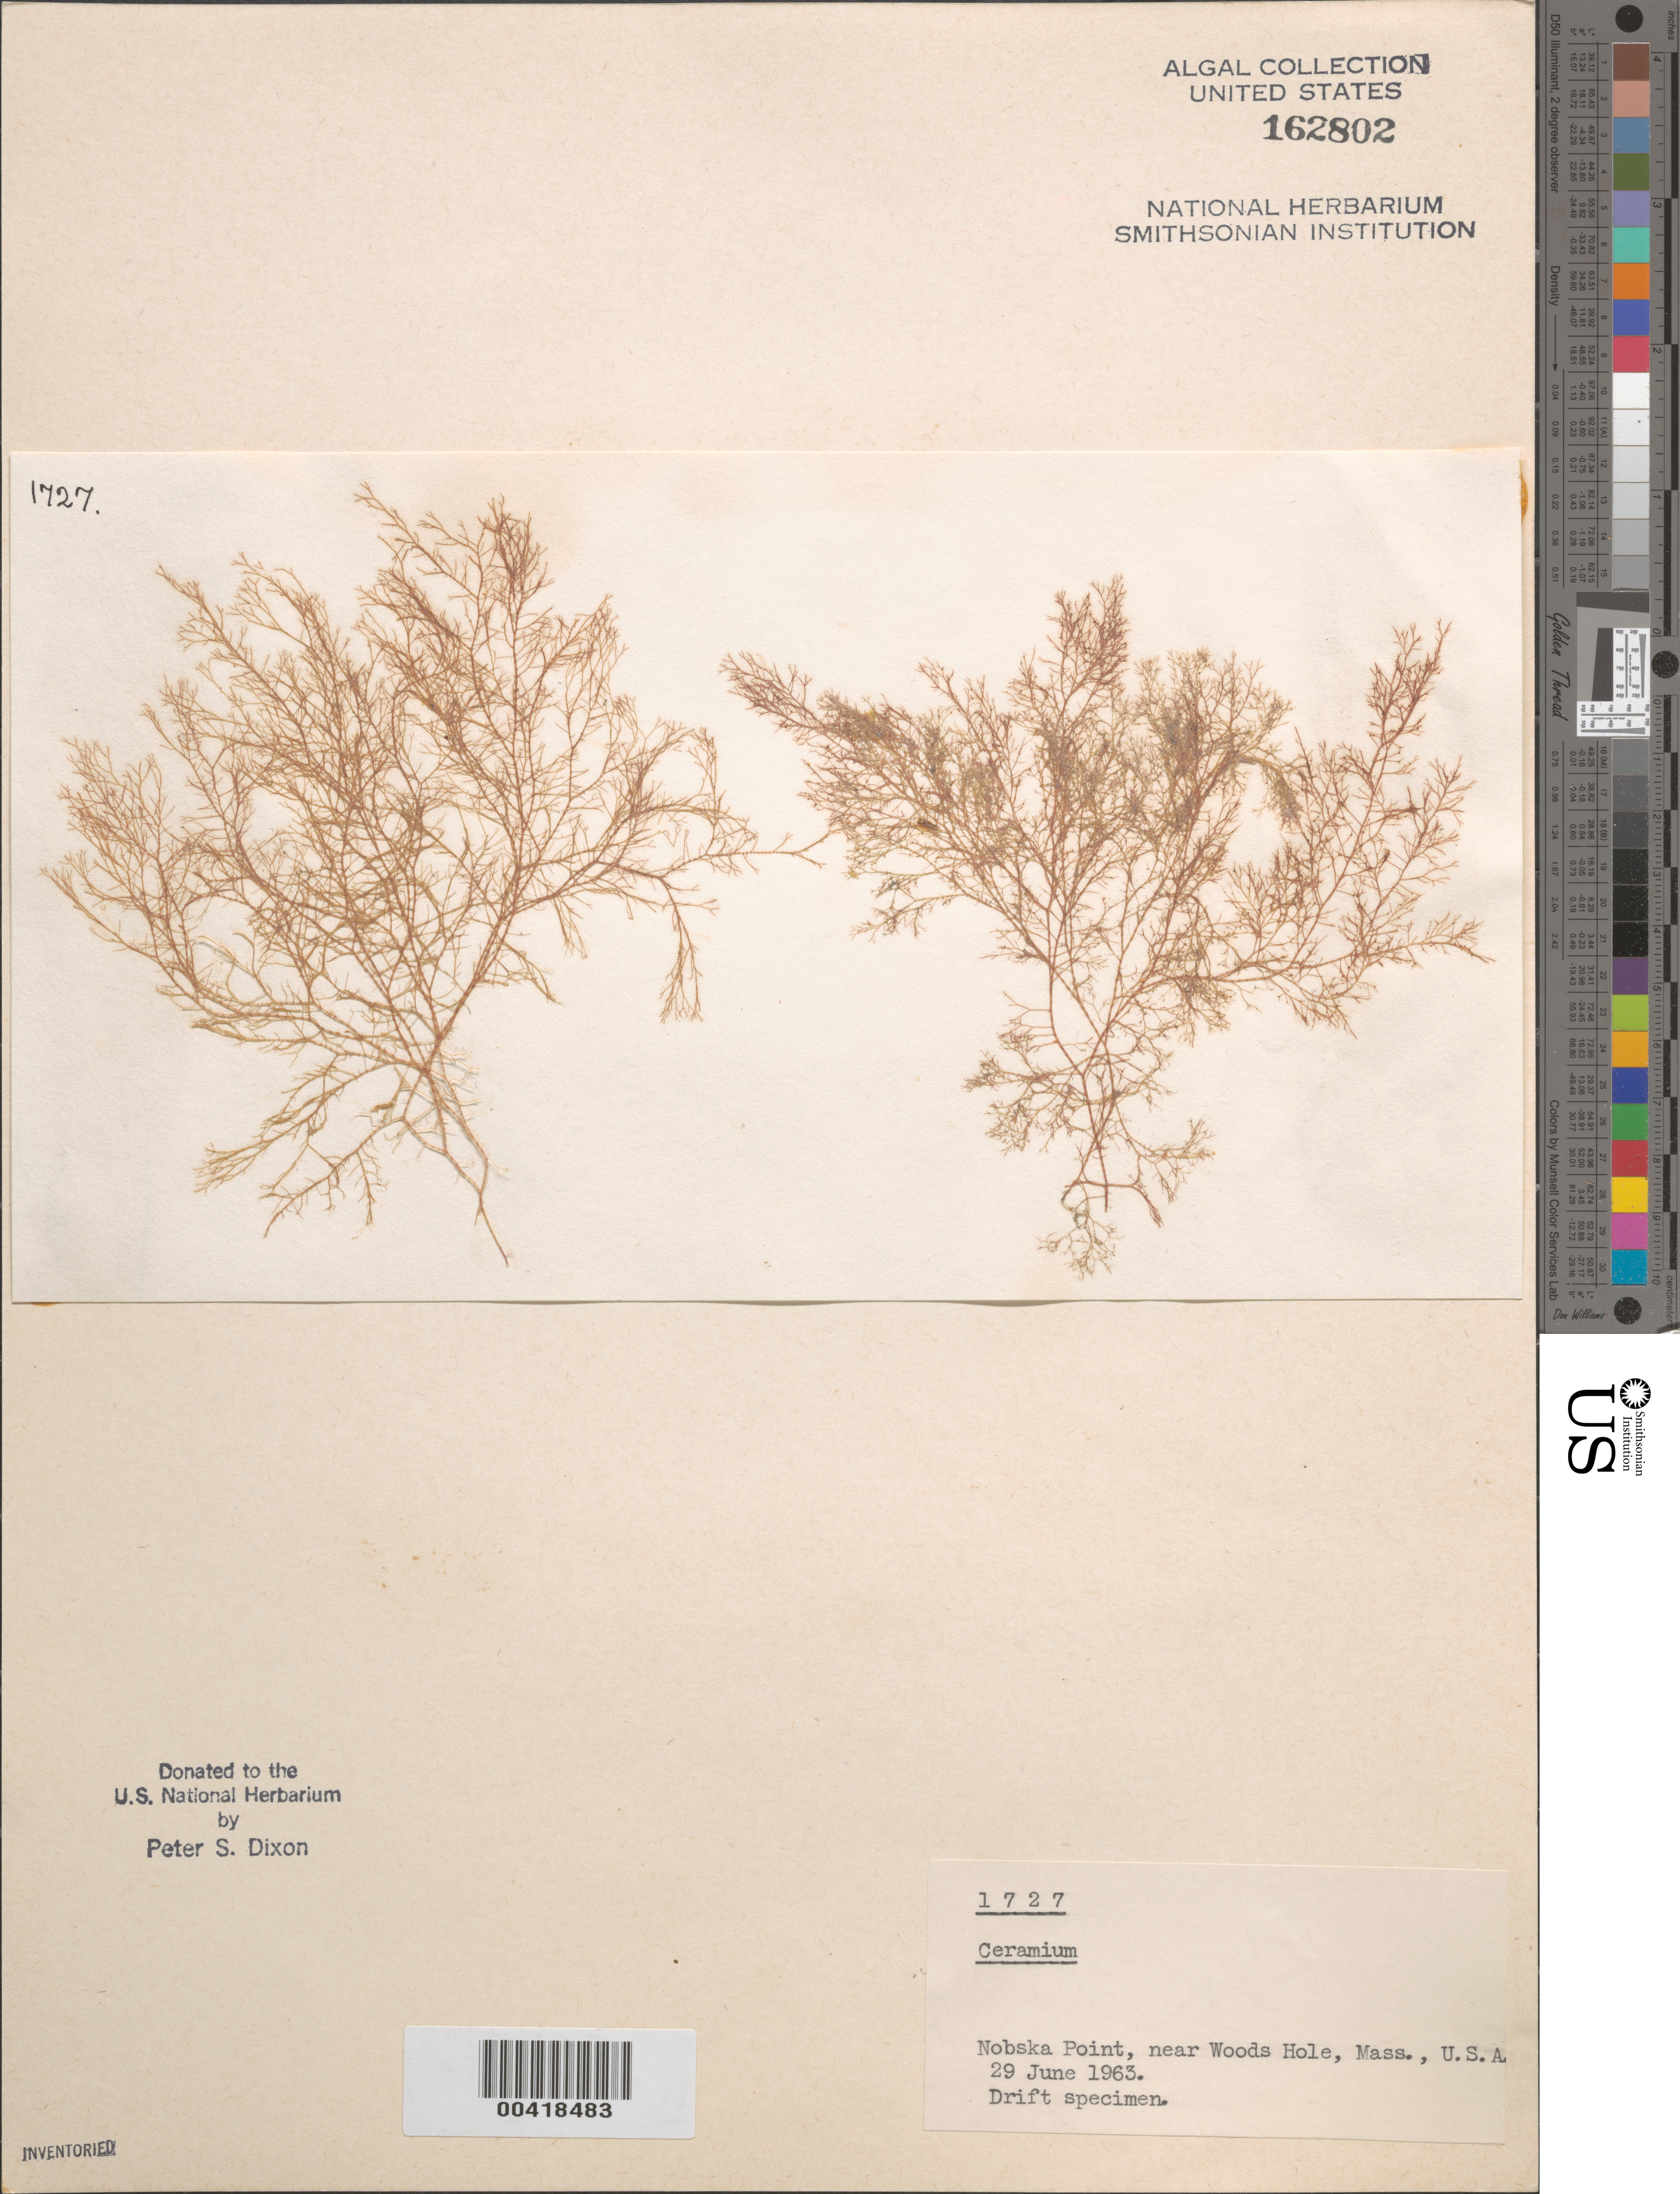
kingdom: Plantae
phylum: Rhodophyta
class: Florideophyceae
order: Ceramiales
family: Ceramiaceae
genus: Ceramium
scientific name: Ceramium sp.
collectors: P. S. Dixon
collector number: PSD 1727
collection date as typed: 29 Jun 1963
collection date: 1963-06-29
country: United States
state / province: Massachusetts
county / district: Barnstable County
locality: Nobska Point near Woods Hole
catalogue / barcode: US 162802